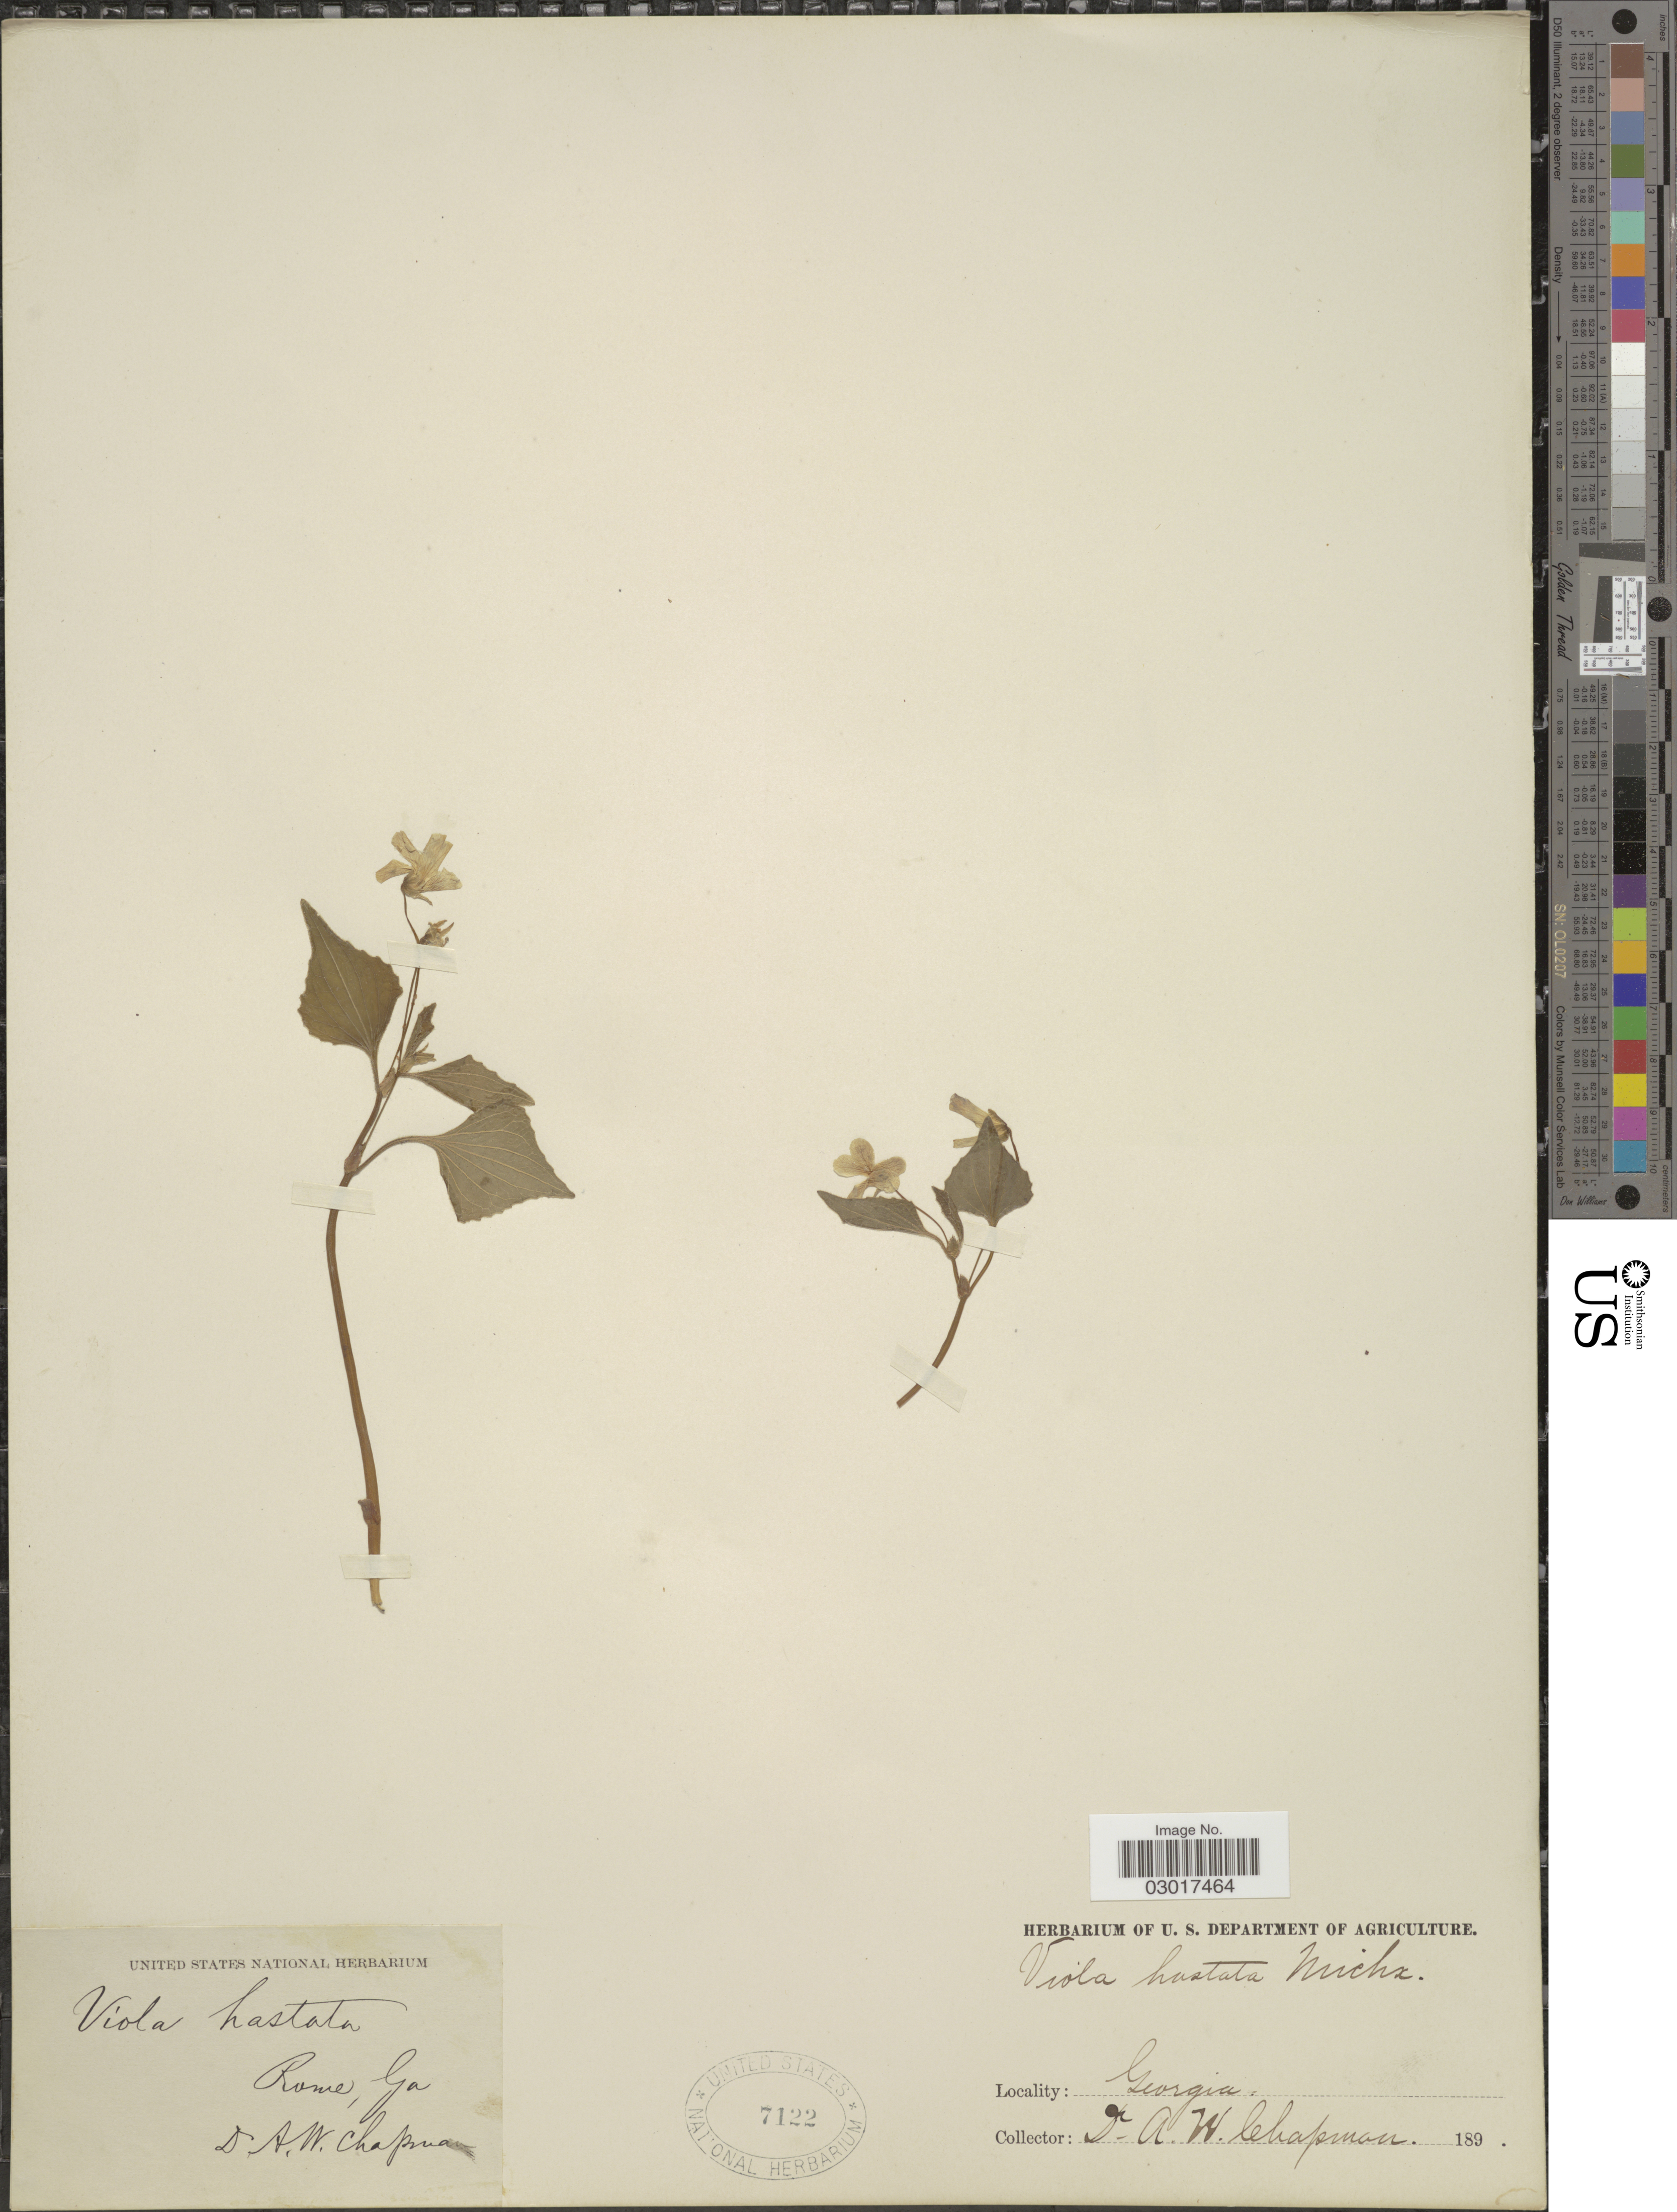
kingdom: Plantae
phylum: Tracheophyta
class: Magnoliopsida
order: Malpighiales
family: Violaceae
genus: Viola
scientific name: Viola tripartita var. glaberrima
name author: (Ging.) R.M. Harper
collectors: A. W. Chapman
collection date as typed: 189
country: United States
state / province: Georgia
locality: Rome.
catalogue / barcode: US 7122